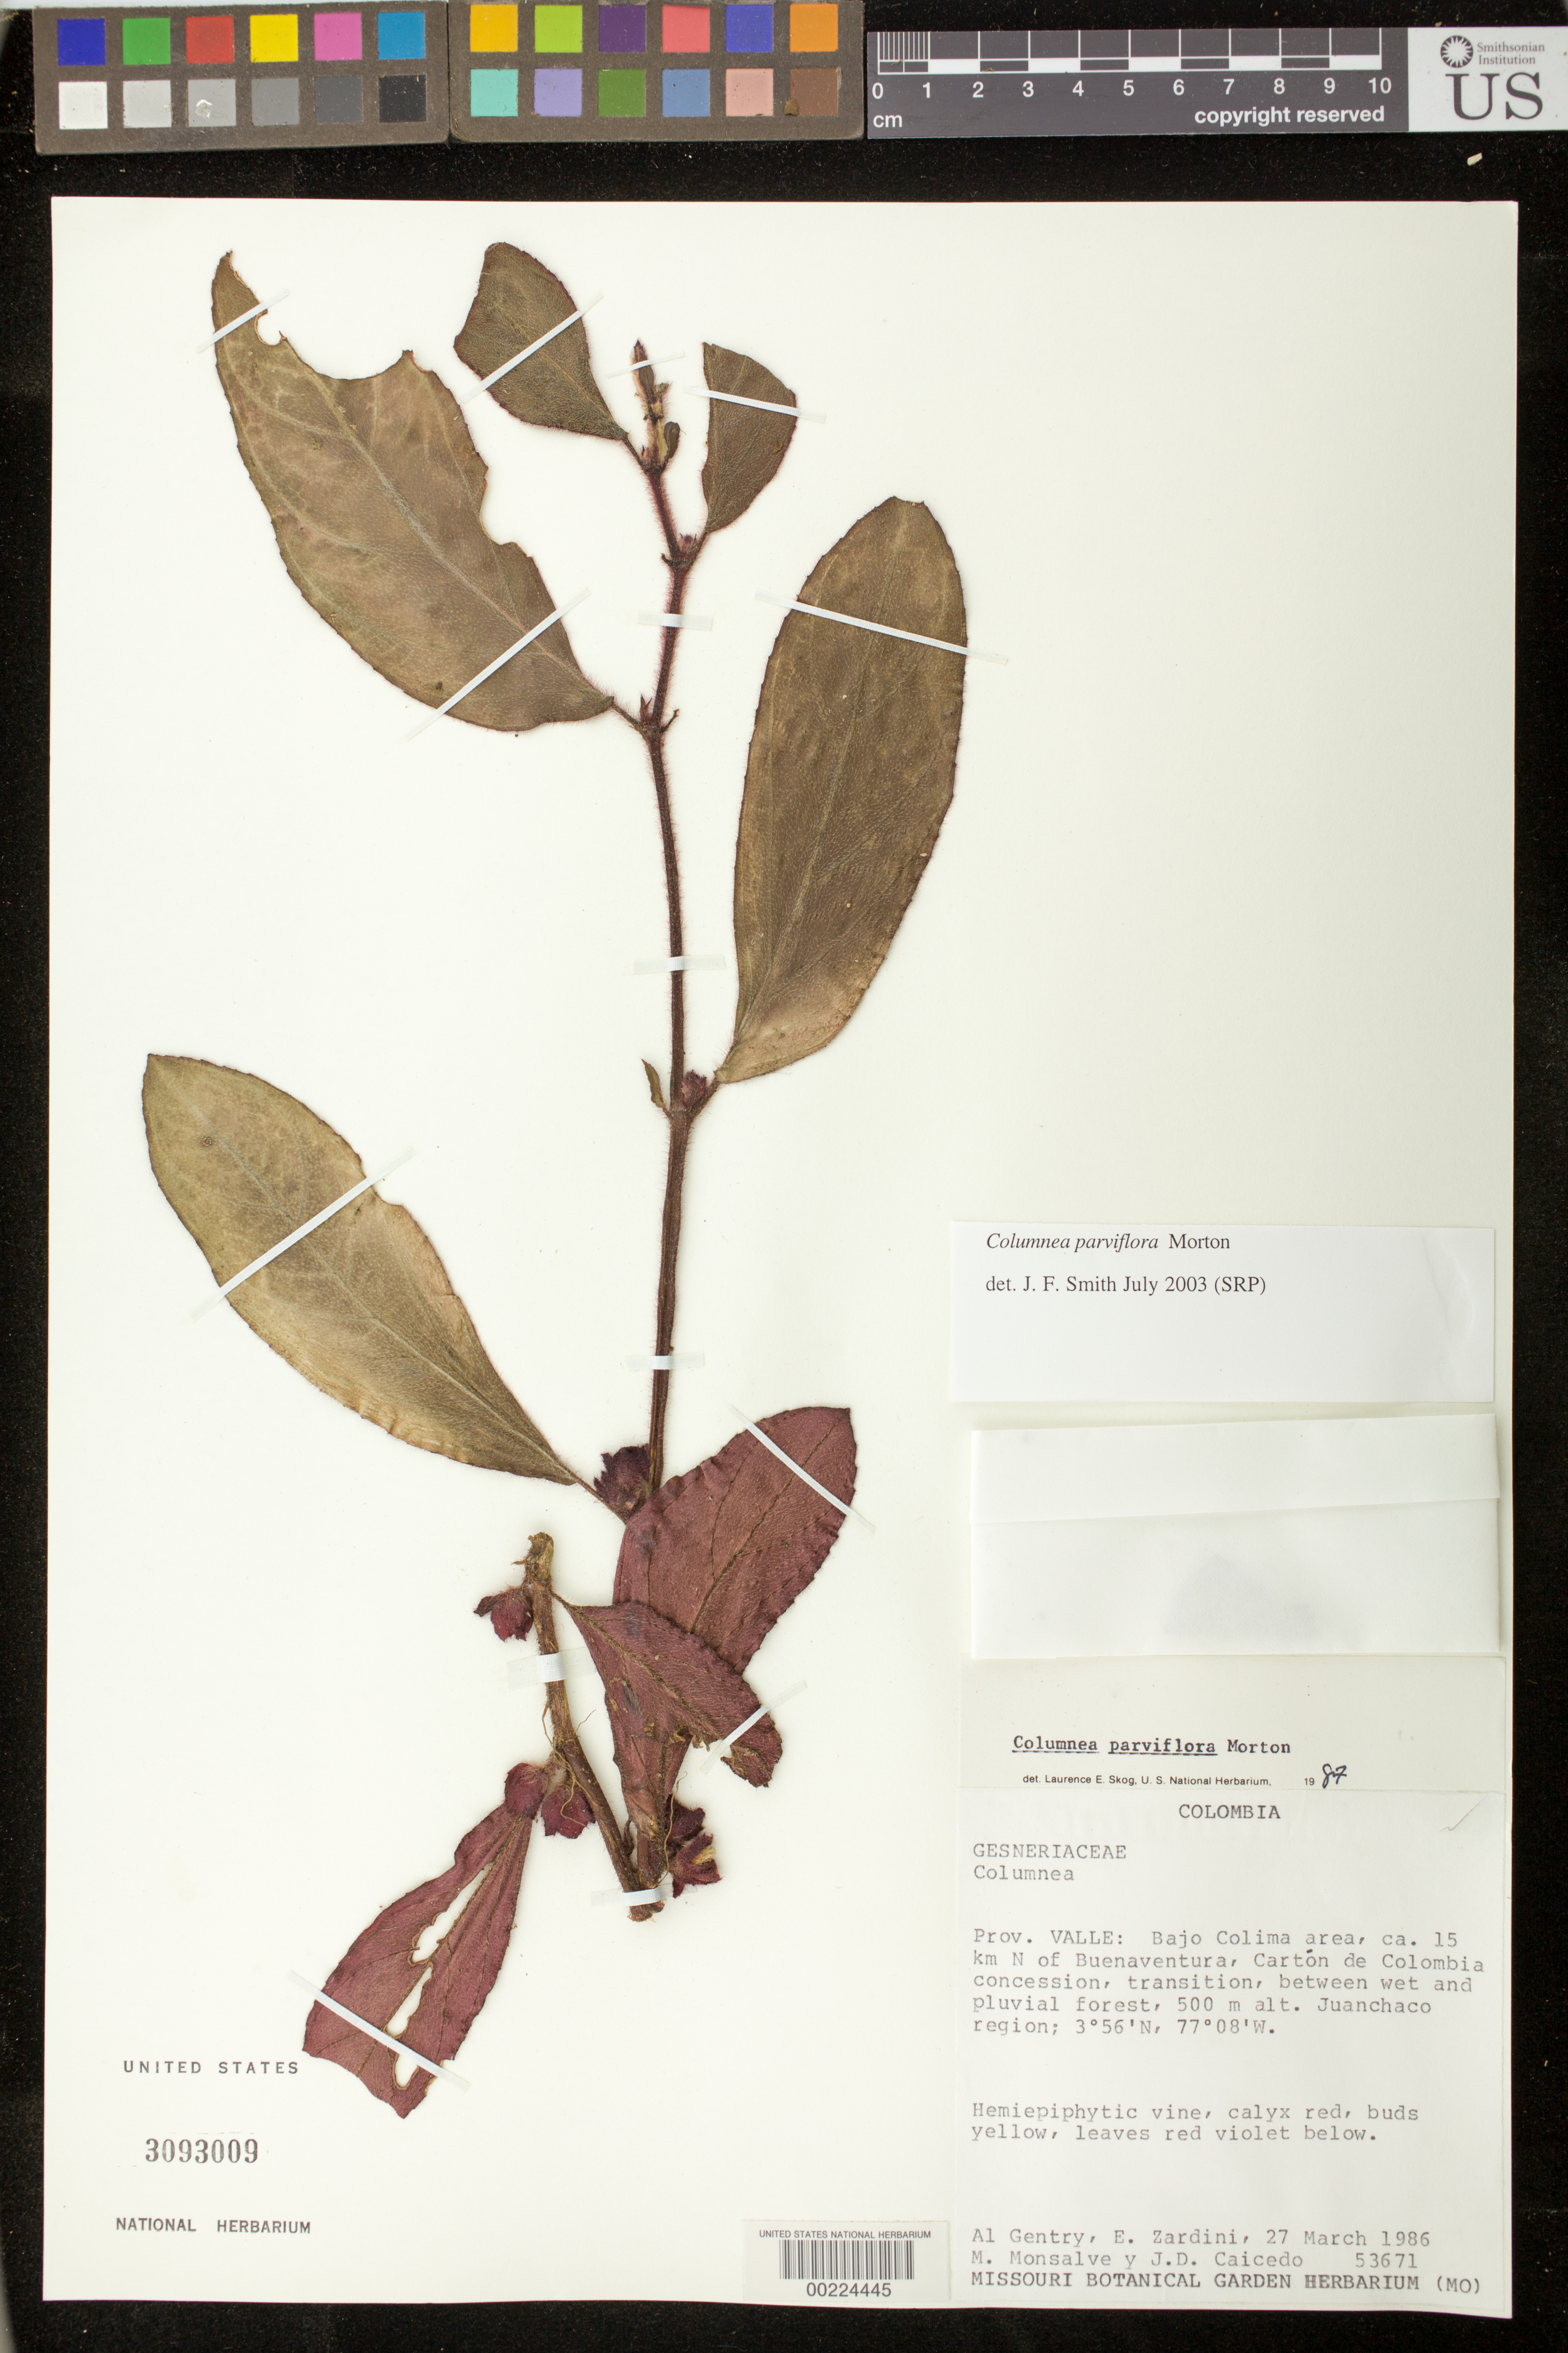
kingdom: Plantae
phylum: Tracheophyta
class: Magnoliopsida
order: Lamiales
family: Gesneriaceae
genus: Columnea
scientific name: Columnea herthae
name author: Mansf.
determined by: Clark, J. L.; Skog, Laurence E.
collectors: A. H. Gentry, E. M. Zardini, M. Monsalve & J. Caicedo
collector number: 53671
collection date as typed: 27 Mar 1986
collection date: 1986-03-27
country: Colombia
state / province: Valle del Cauca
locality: Bajo Colima area, ca 15 km N of Buenaventura, Carton de Colombia concession, transition, Juanchaco region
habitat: Transition, between wet and pluvial forest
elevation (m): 500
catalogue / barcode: US 93009